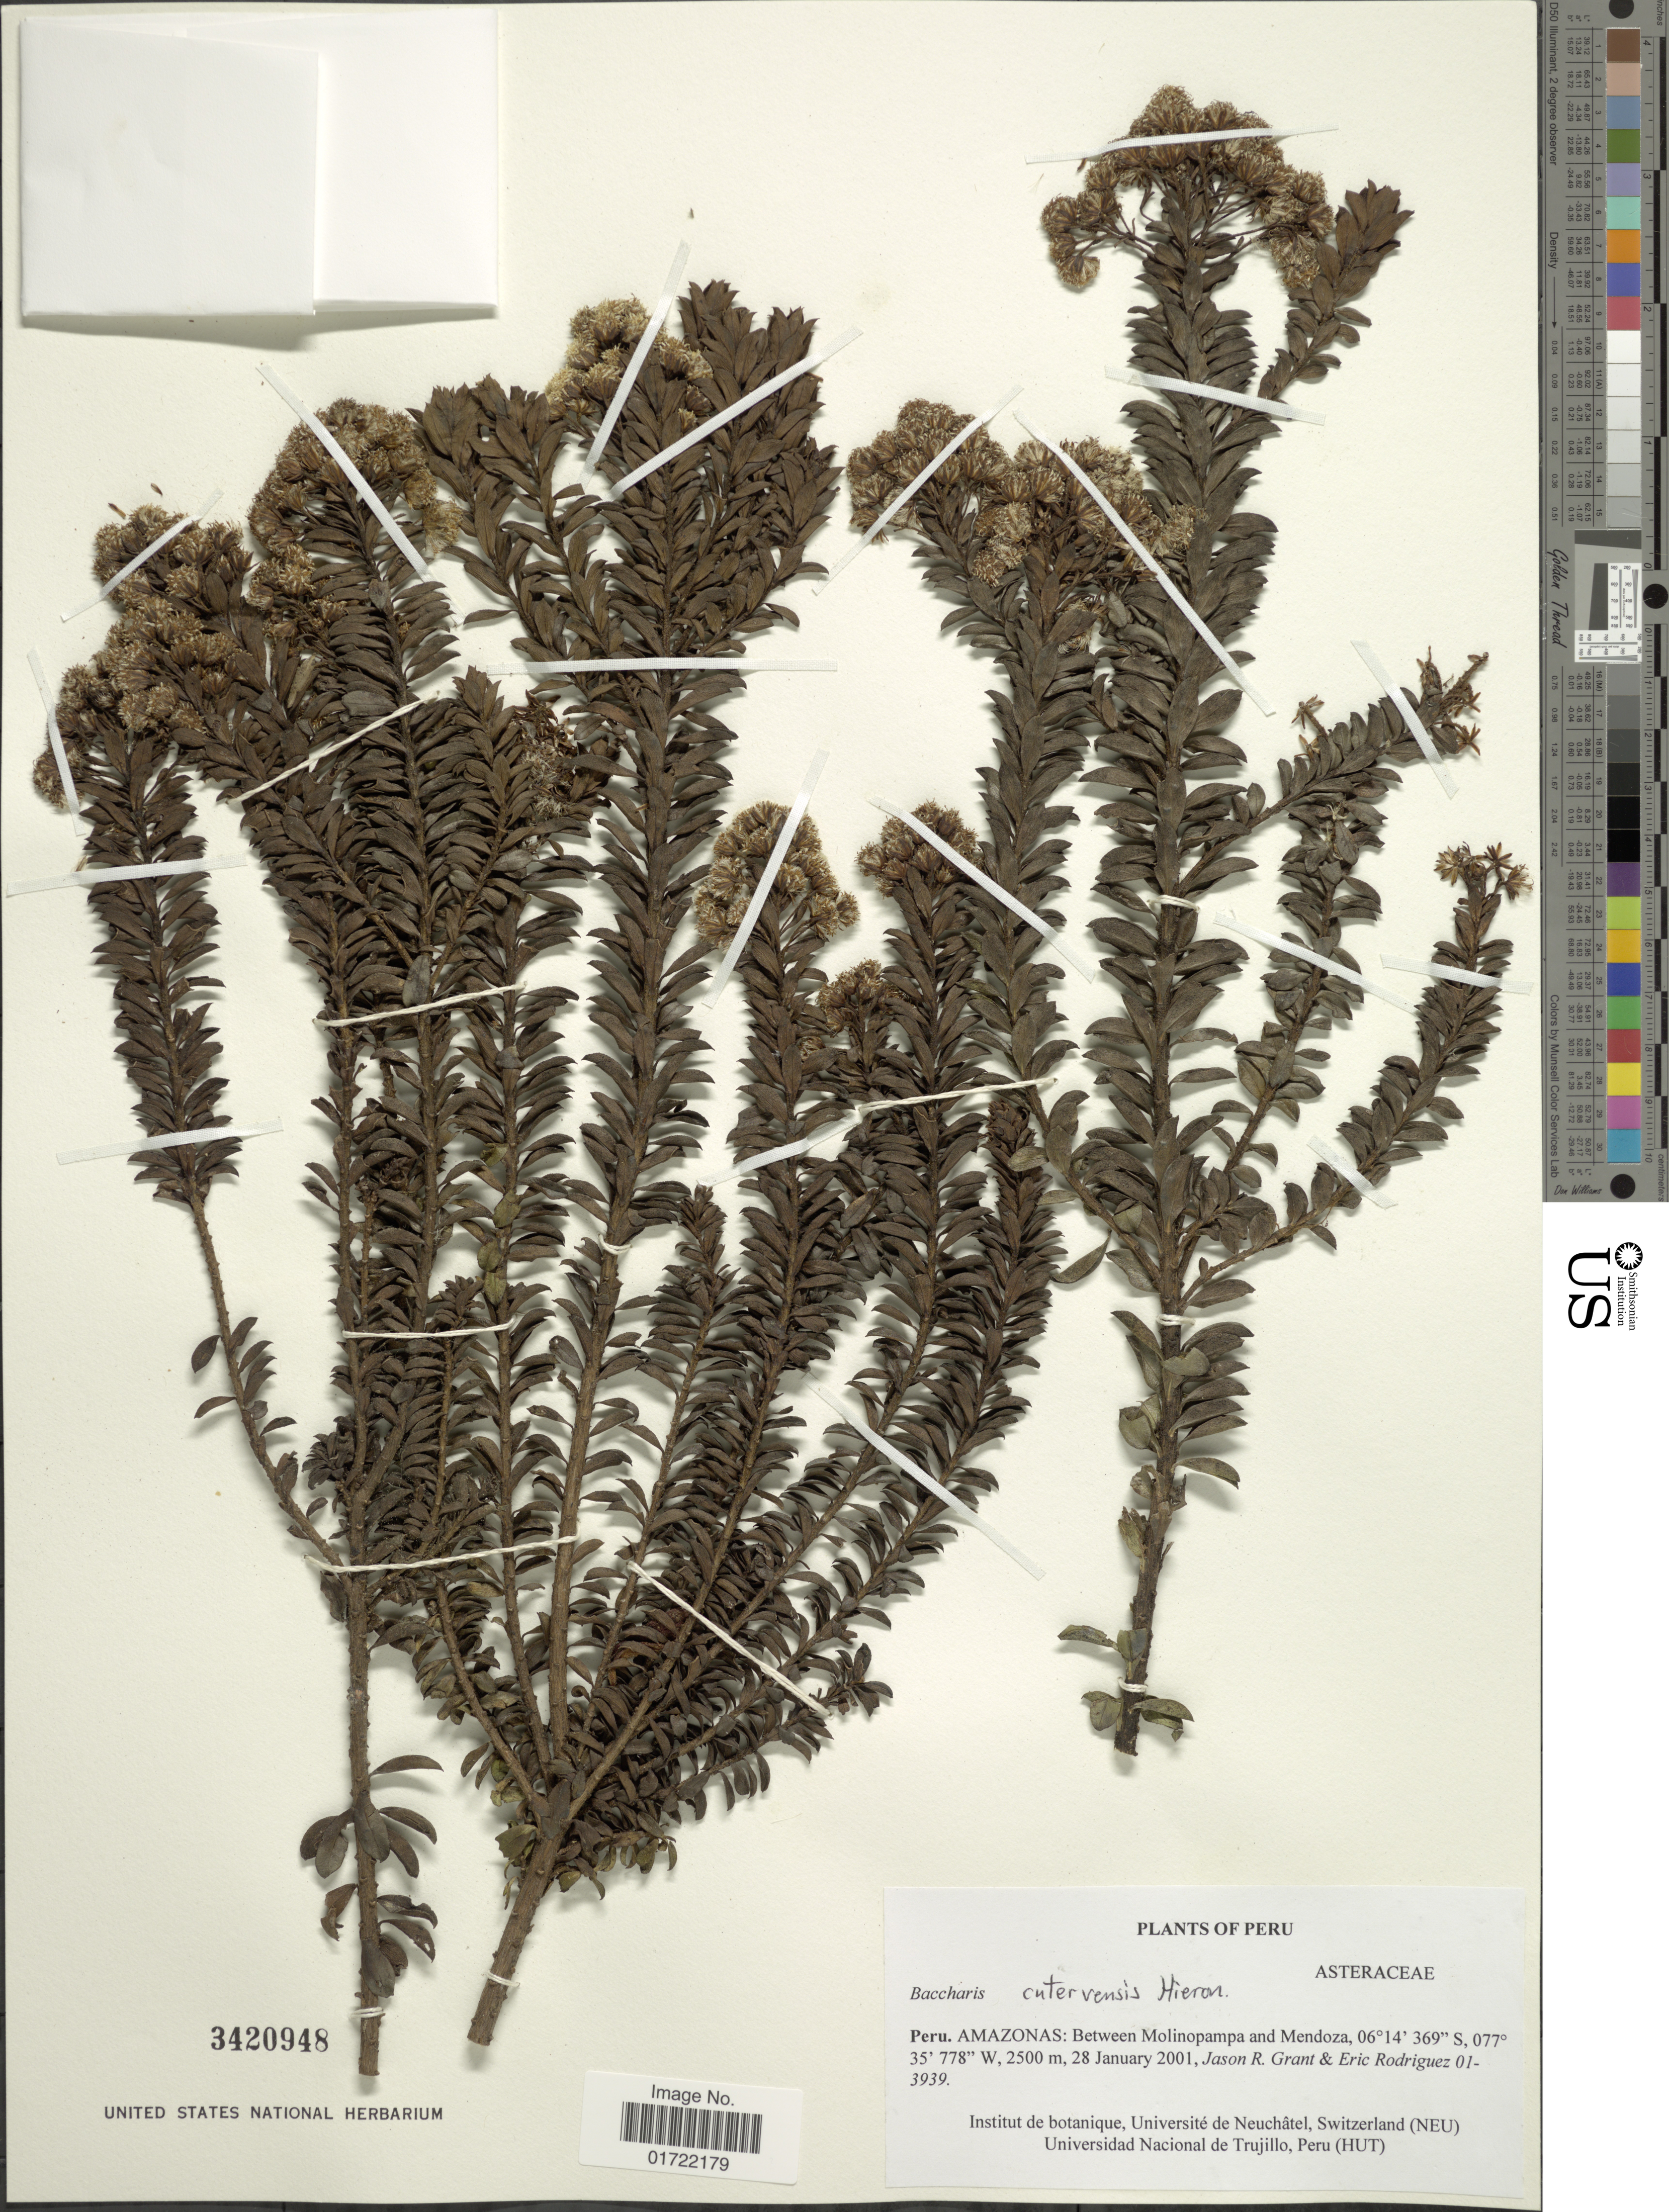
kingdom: Plantae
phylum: Tracheophyta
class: Magnoliopsida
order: Asterales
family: Asteraceae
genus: Baccharis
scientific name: Baccharis cutervensis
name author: Hieron.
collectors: J. R. Grant & E. Rodriguez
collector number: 013939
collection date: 2001-01-28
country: Peru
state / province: Amazonas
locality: Between Molinopampa and Mendoza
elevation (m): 2500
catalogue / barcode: US 3420948